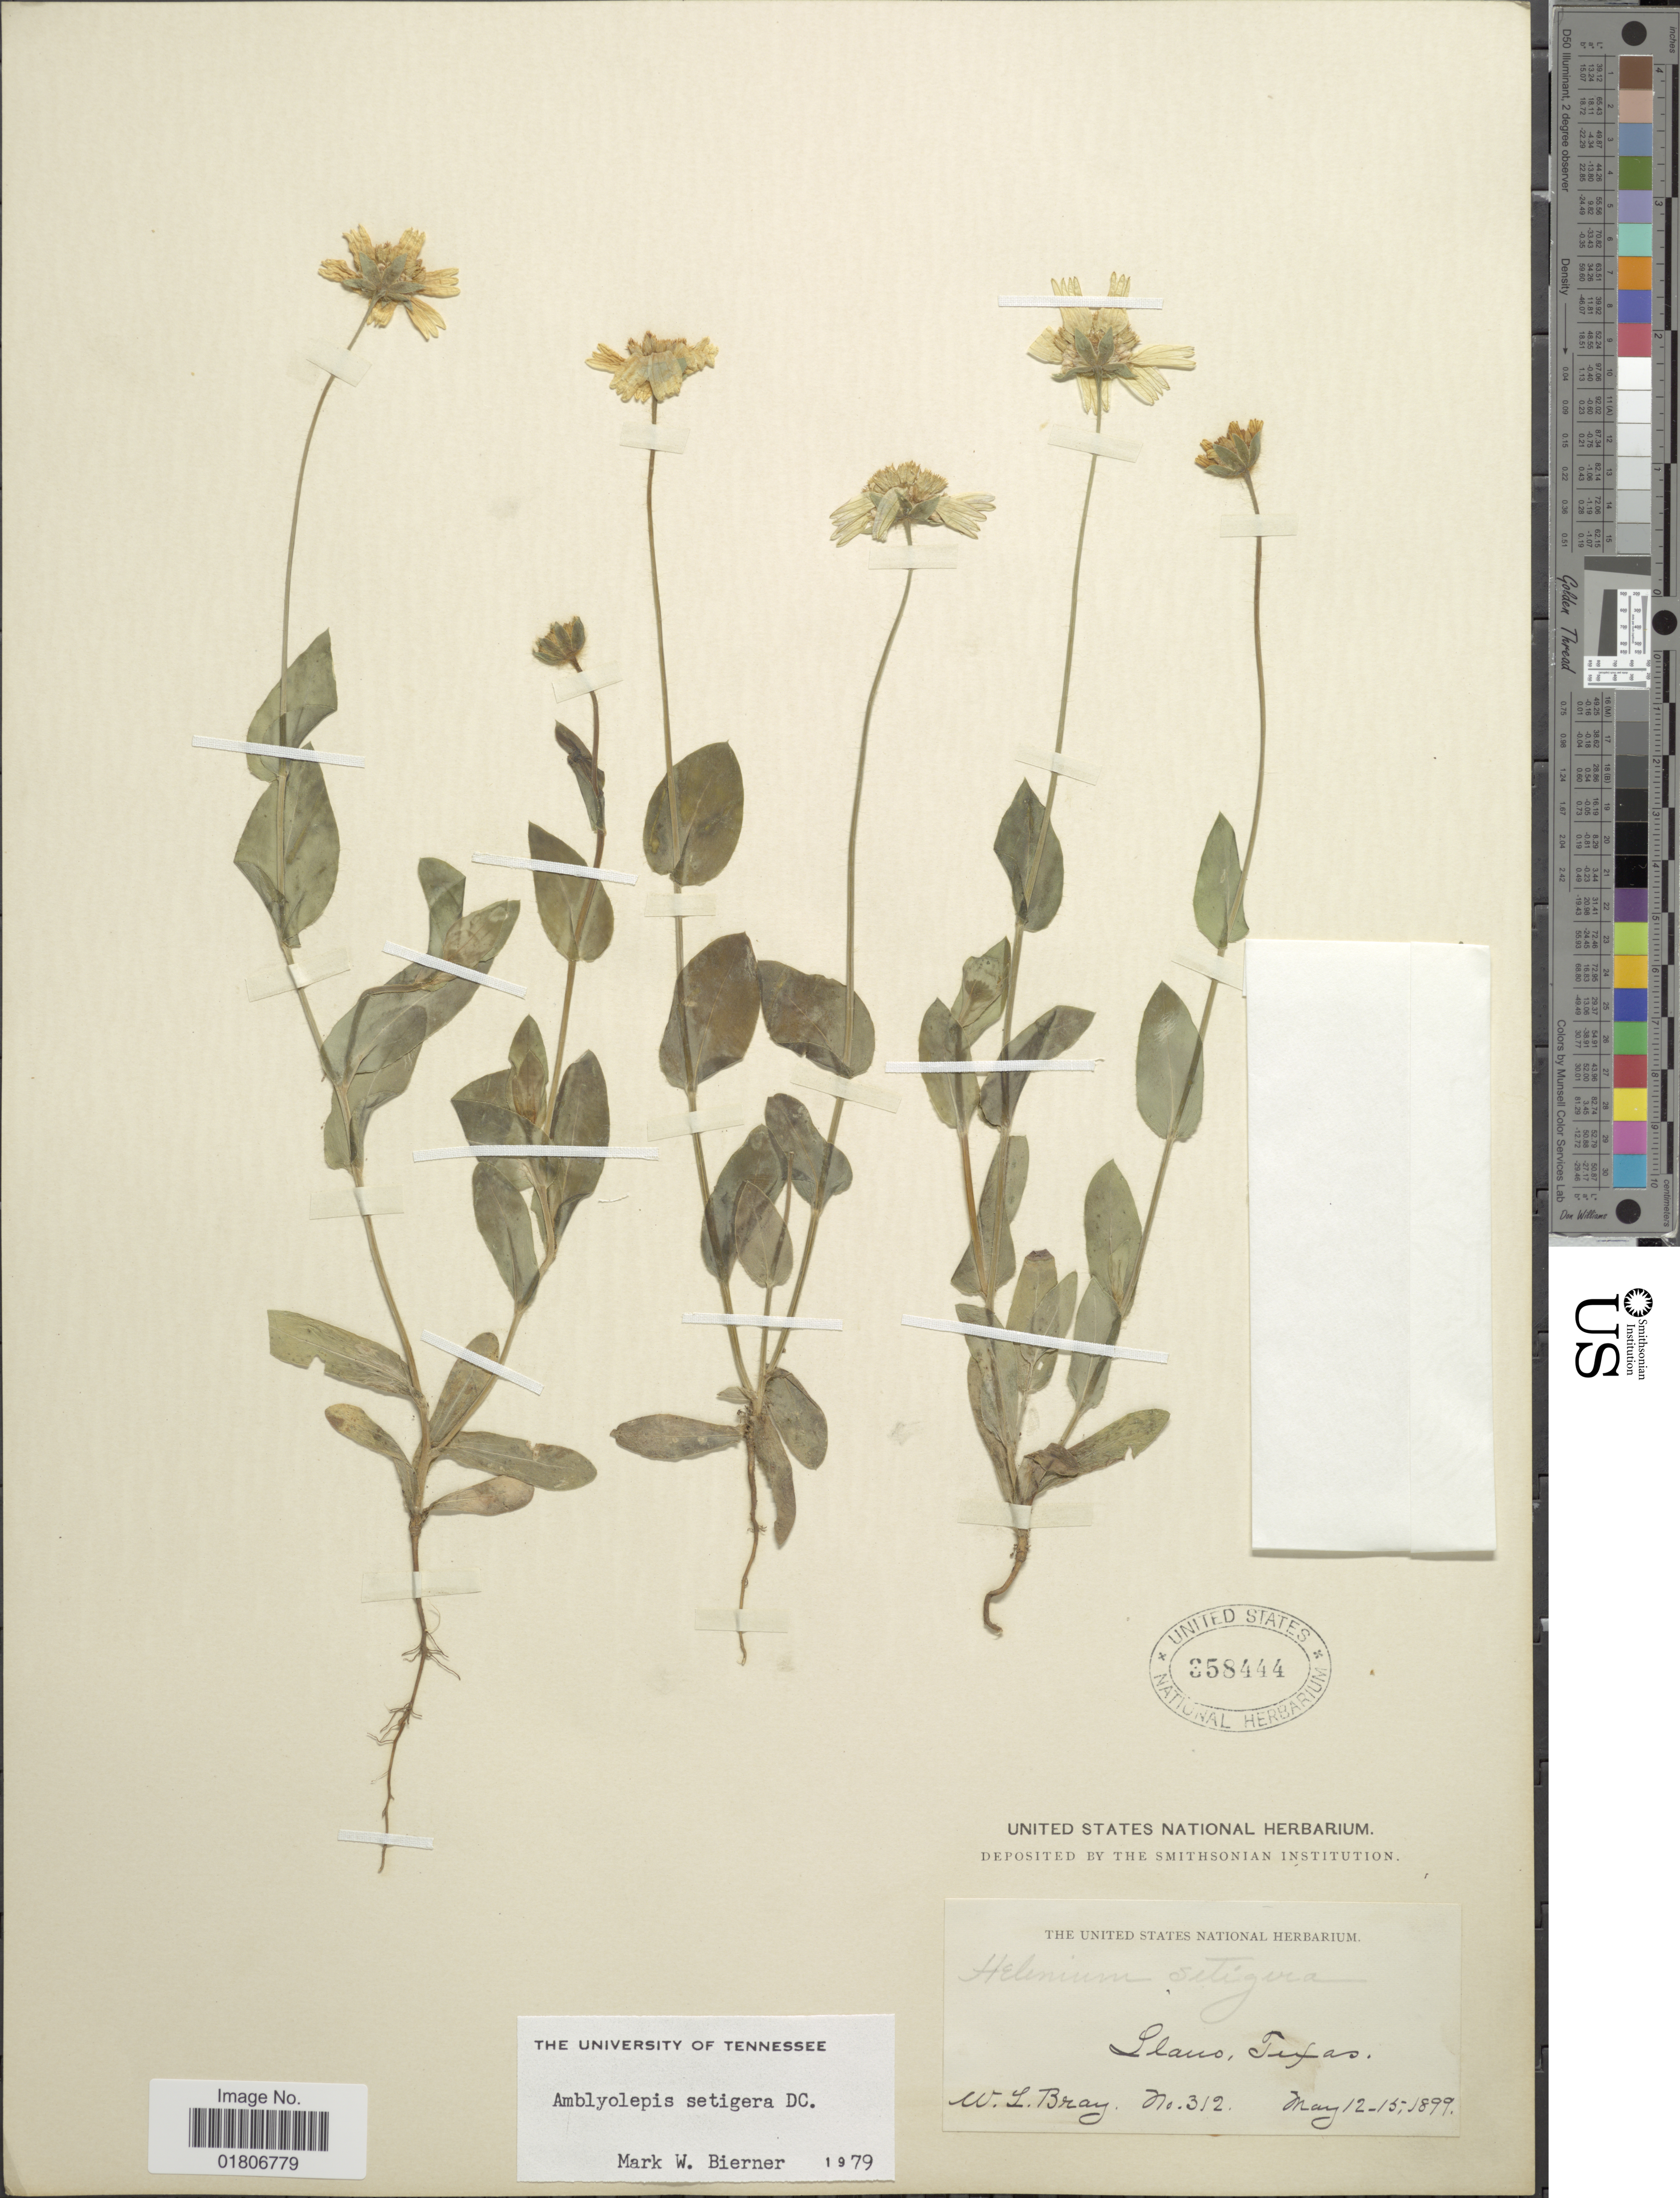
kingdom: Plantae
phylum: Tracheophyta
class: Magnoliopsida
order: Asterales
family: Asteraceae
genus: Amblyolepis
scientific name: Amblyolepis setigera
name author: DC.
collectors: W. L. Bray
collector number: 312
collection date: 1899-05-12/1899-05-15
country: United States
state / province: Texas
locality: Plains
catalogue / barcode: US 358444